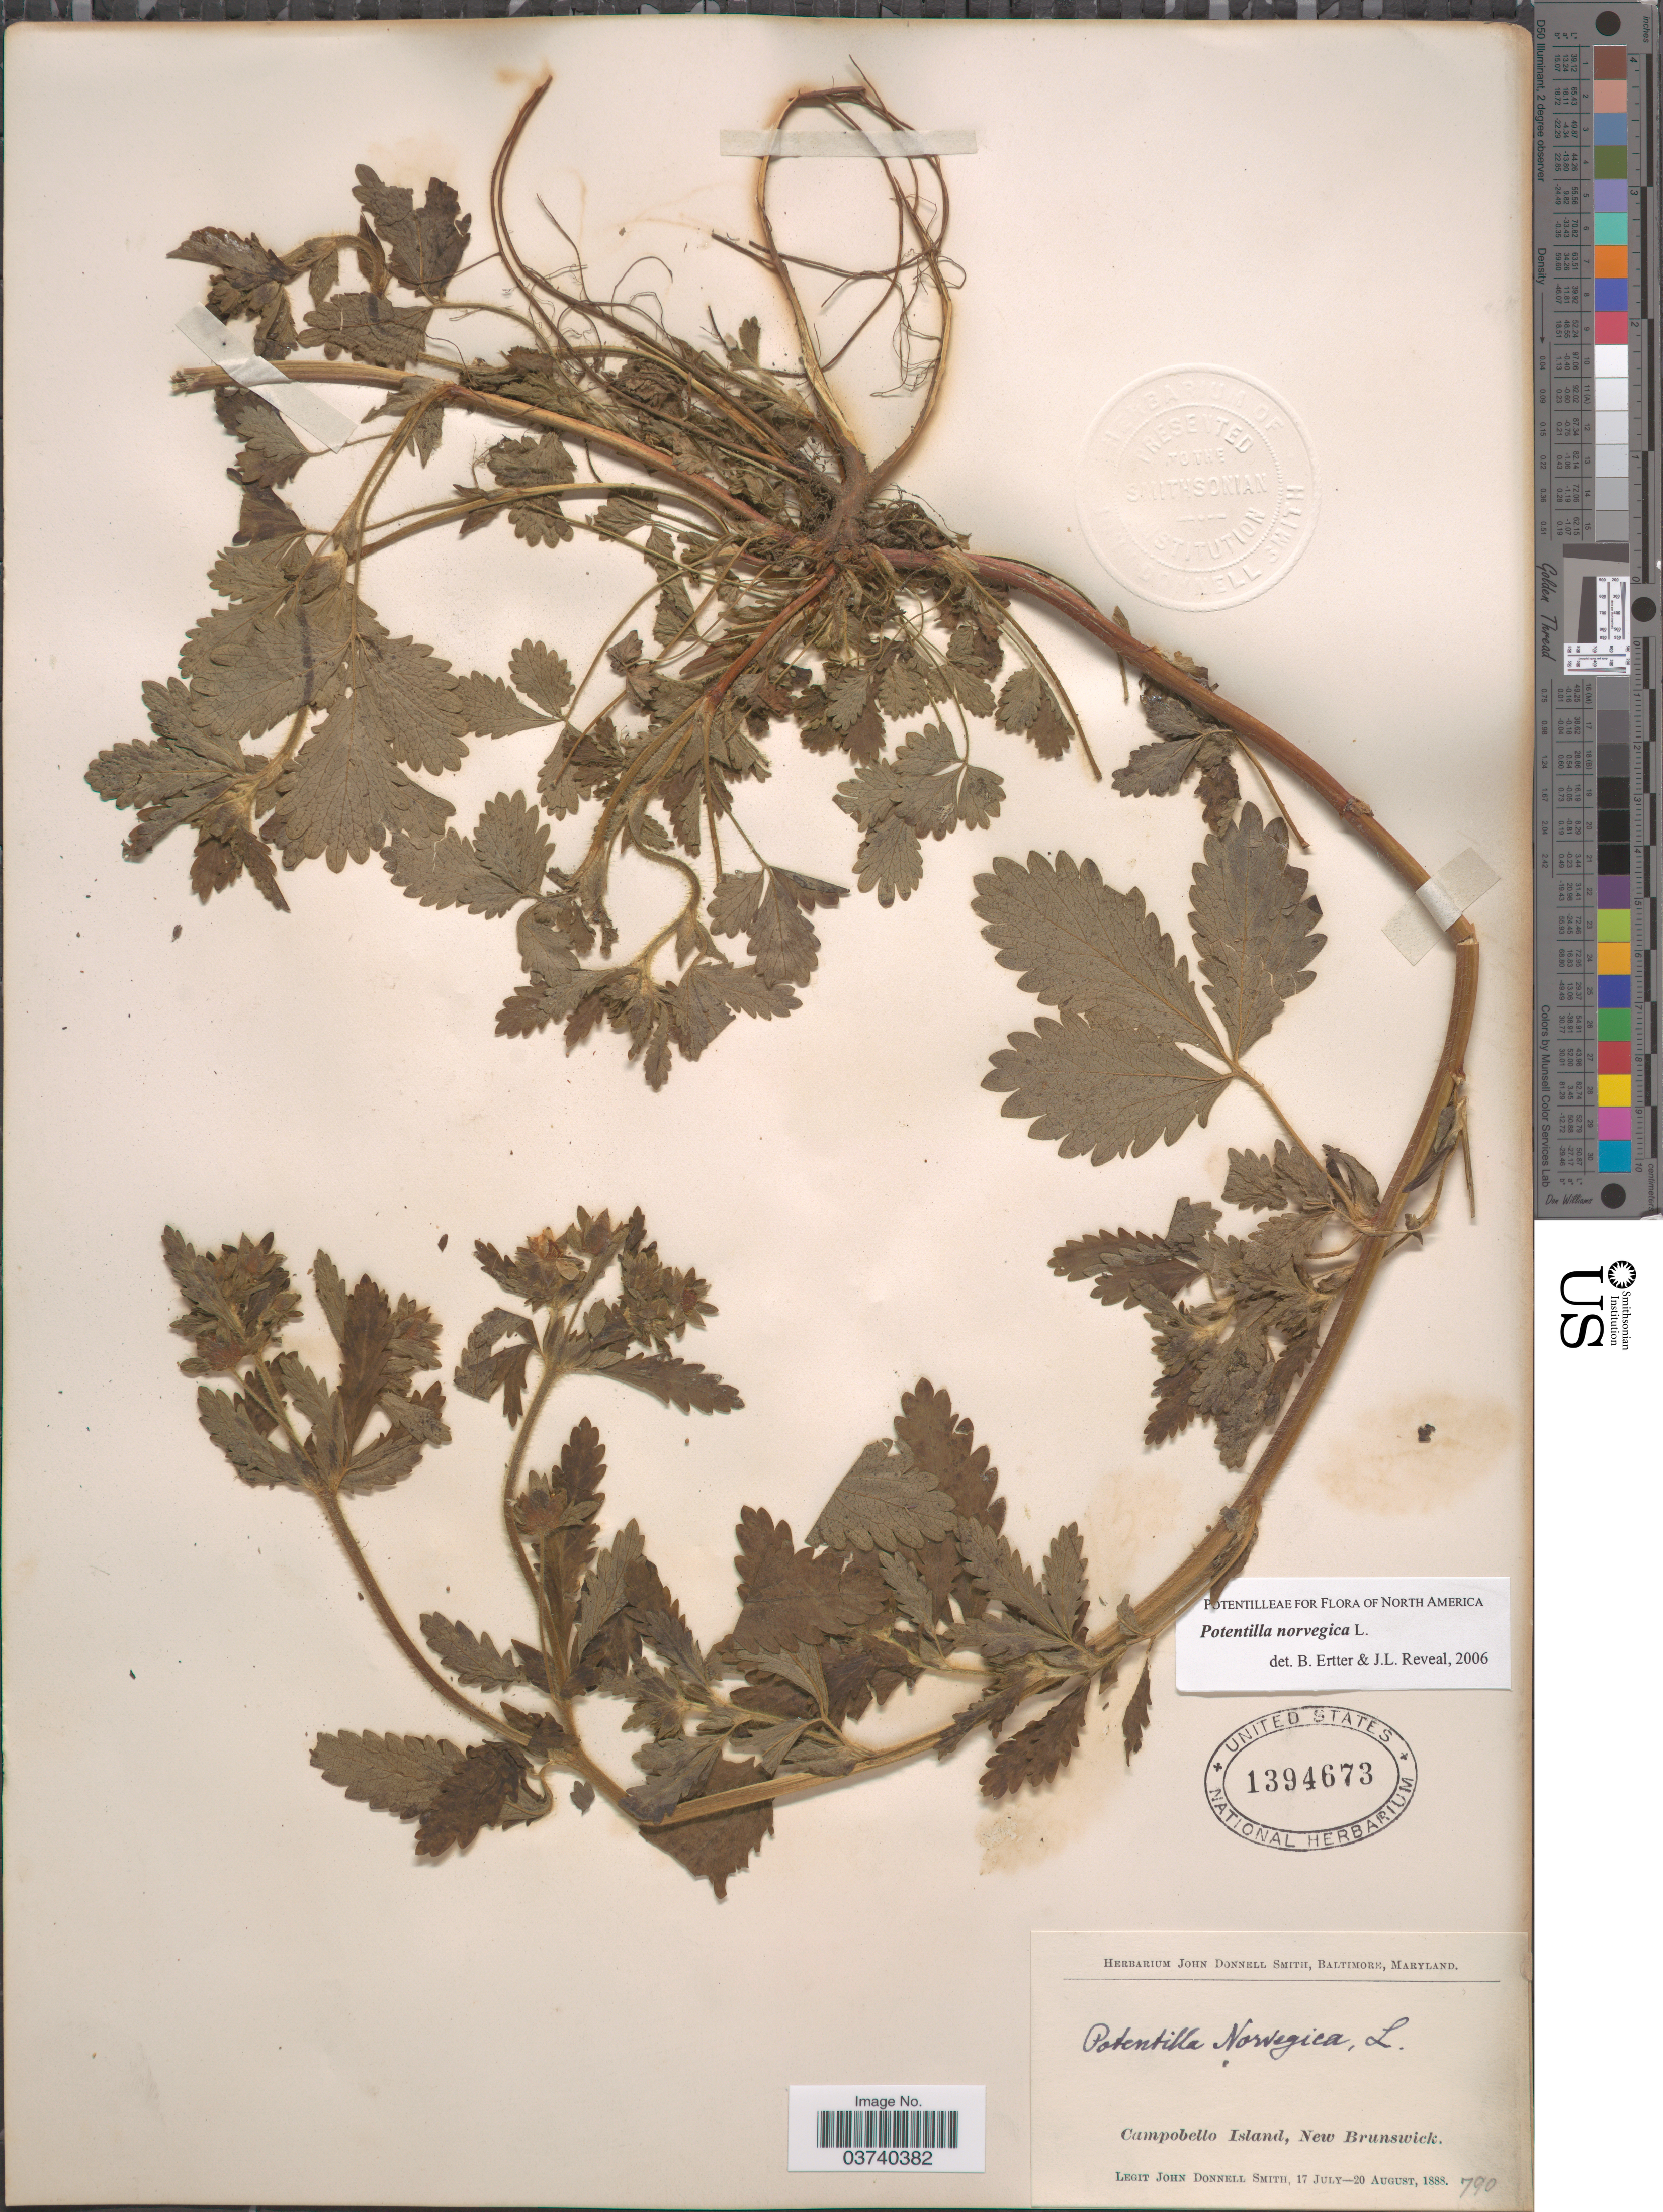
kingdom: Plantae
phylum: Tracheophyta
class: Magnoliopsida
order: Rosales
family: Rosaceae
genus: Potentilla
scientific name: Potentilla norvegica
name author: L.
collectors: J. Donnell Smith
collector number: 790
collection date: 1888-07-17/1888-08-20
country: Canada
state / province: New Brunswick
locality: Campobello Island.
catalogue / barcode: US 1394673